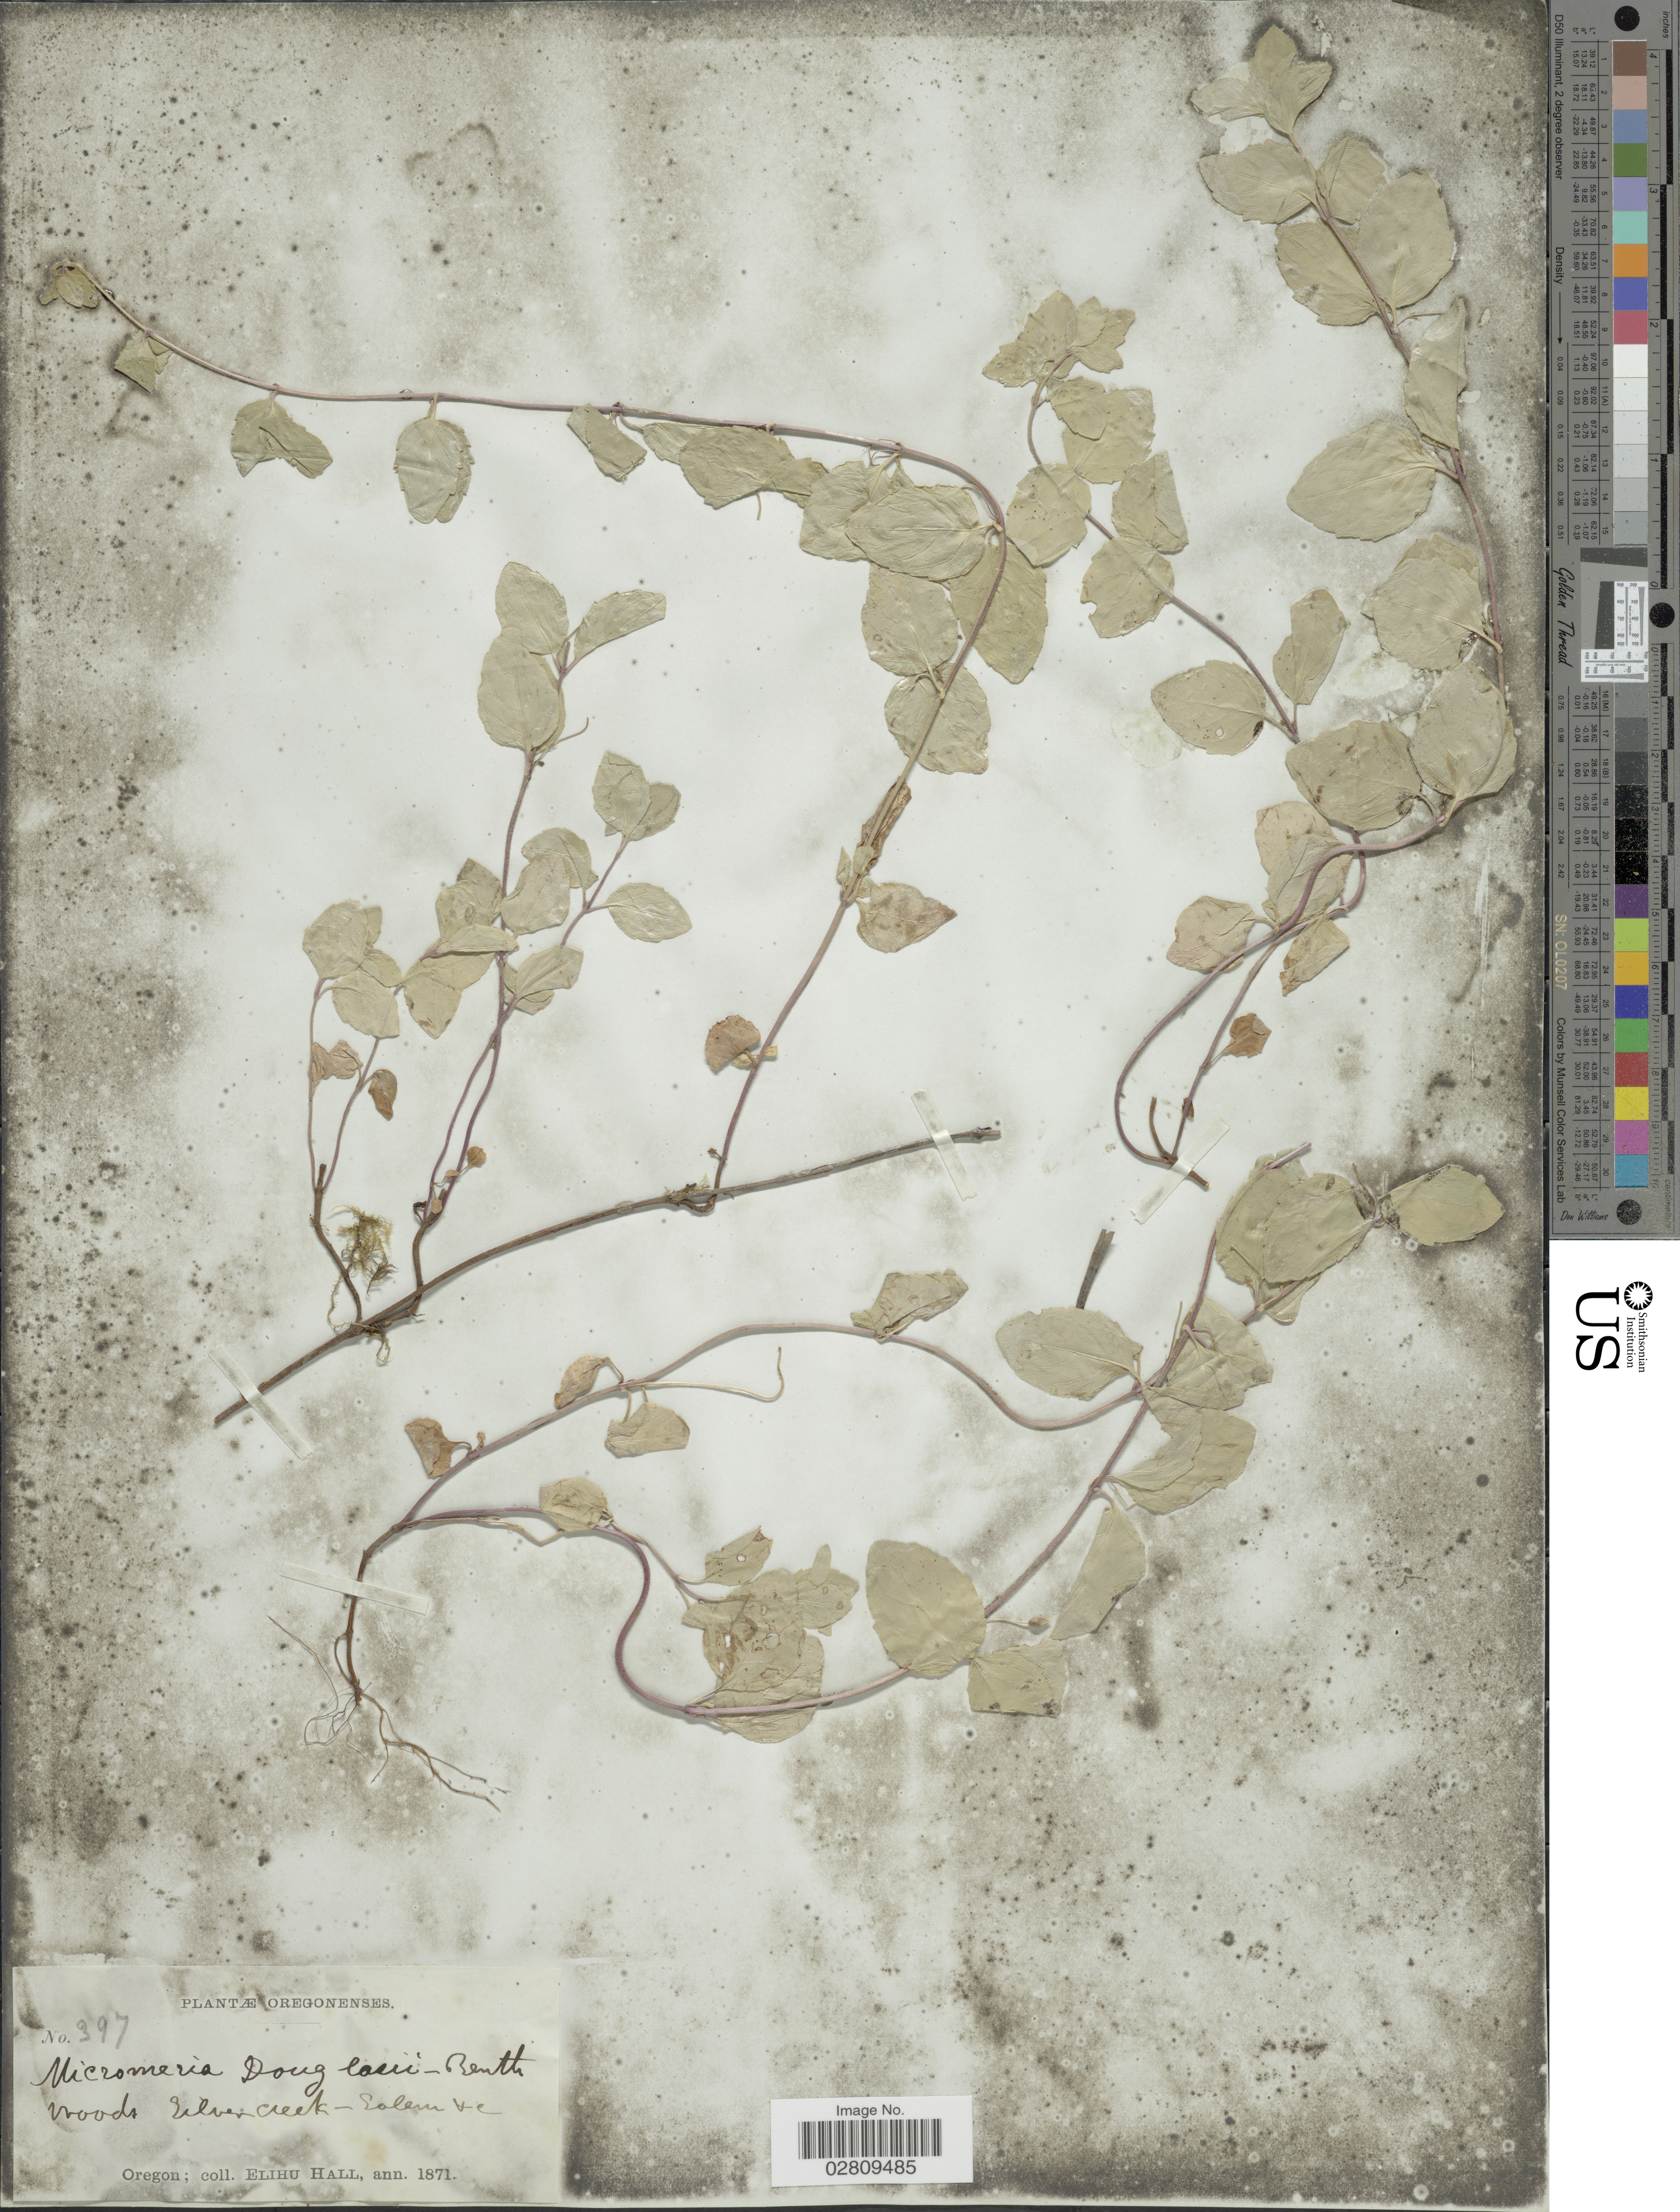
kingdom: Plantae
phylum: Tracheophyta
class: Magnoliopsida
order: Lamiales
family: Lamiaceae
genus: Micromeria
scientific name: Micromeria douglasii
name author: Benth.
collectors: E. Hall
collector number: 397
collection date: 1871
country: United States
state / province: Oregon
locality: Woods Silver creek - Salem